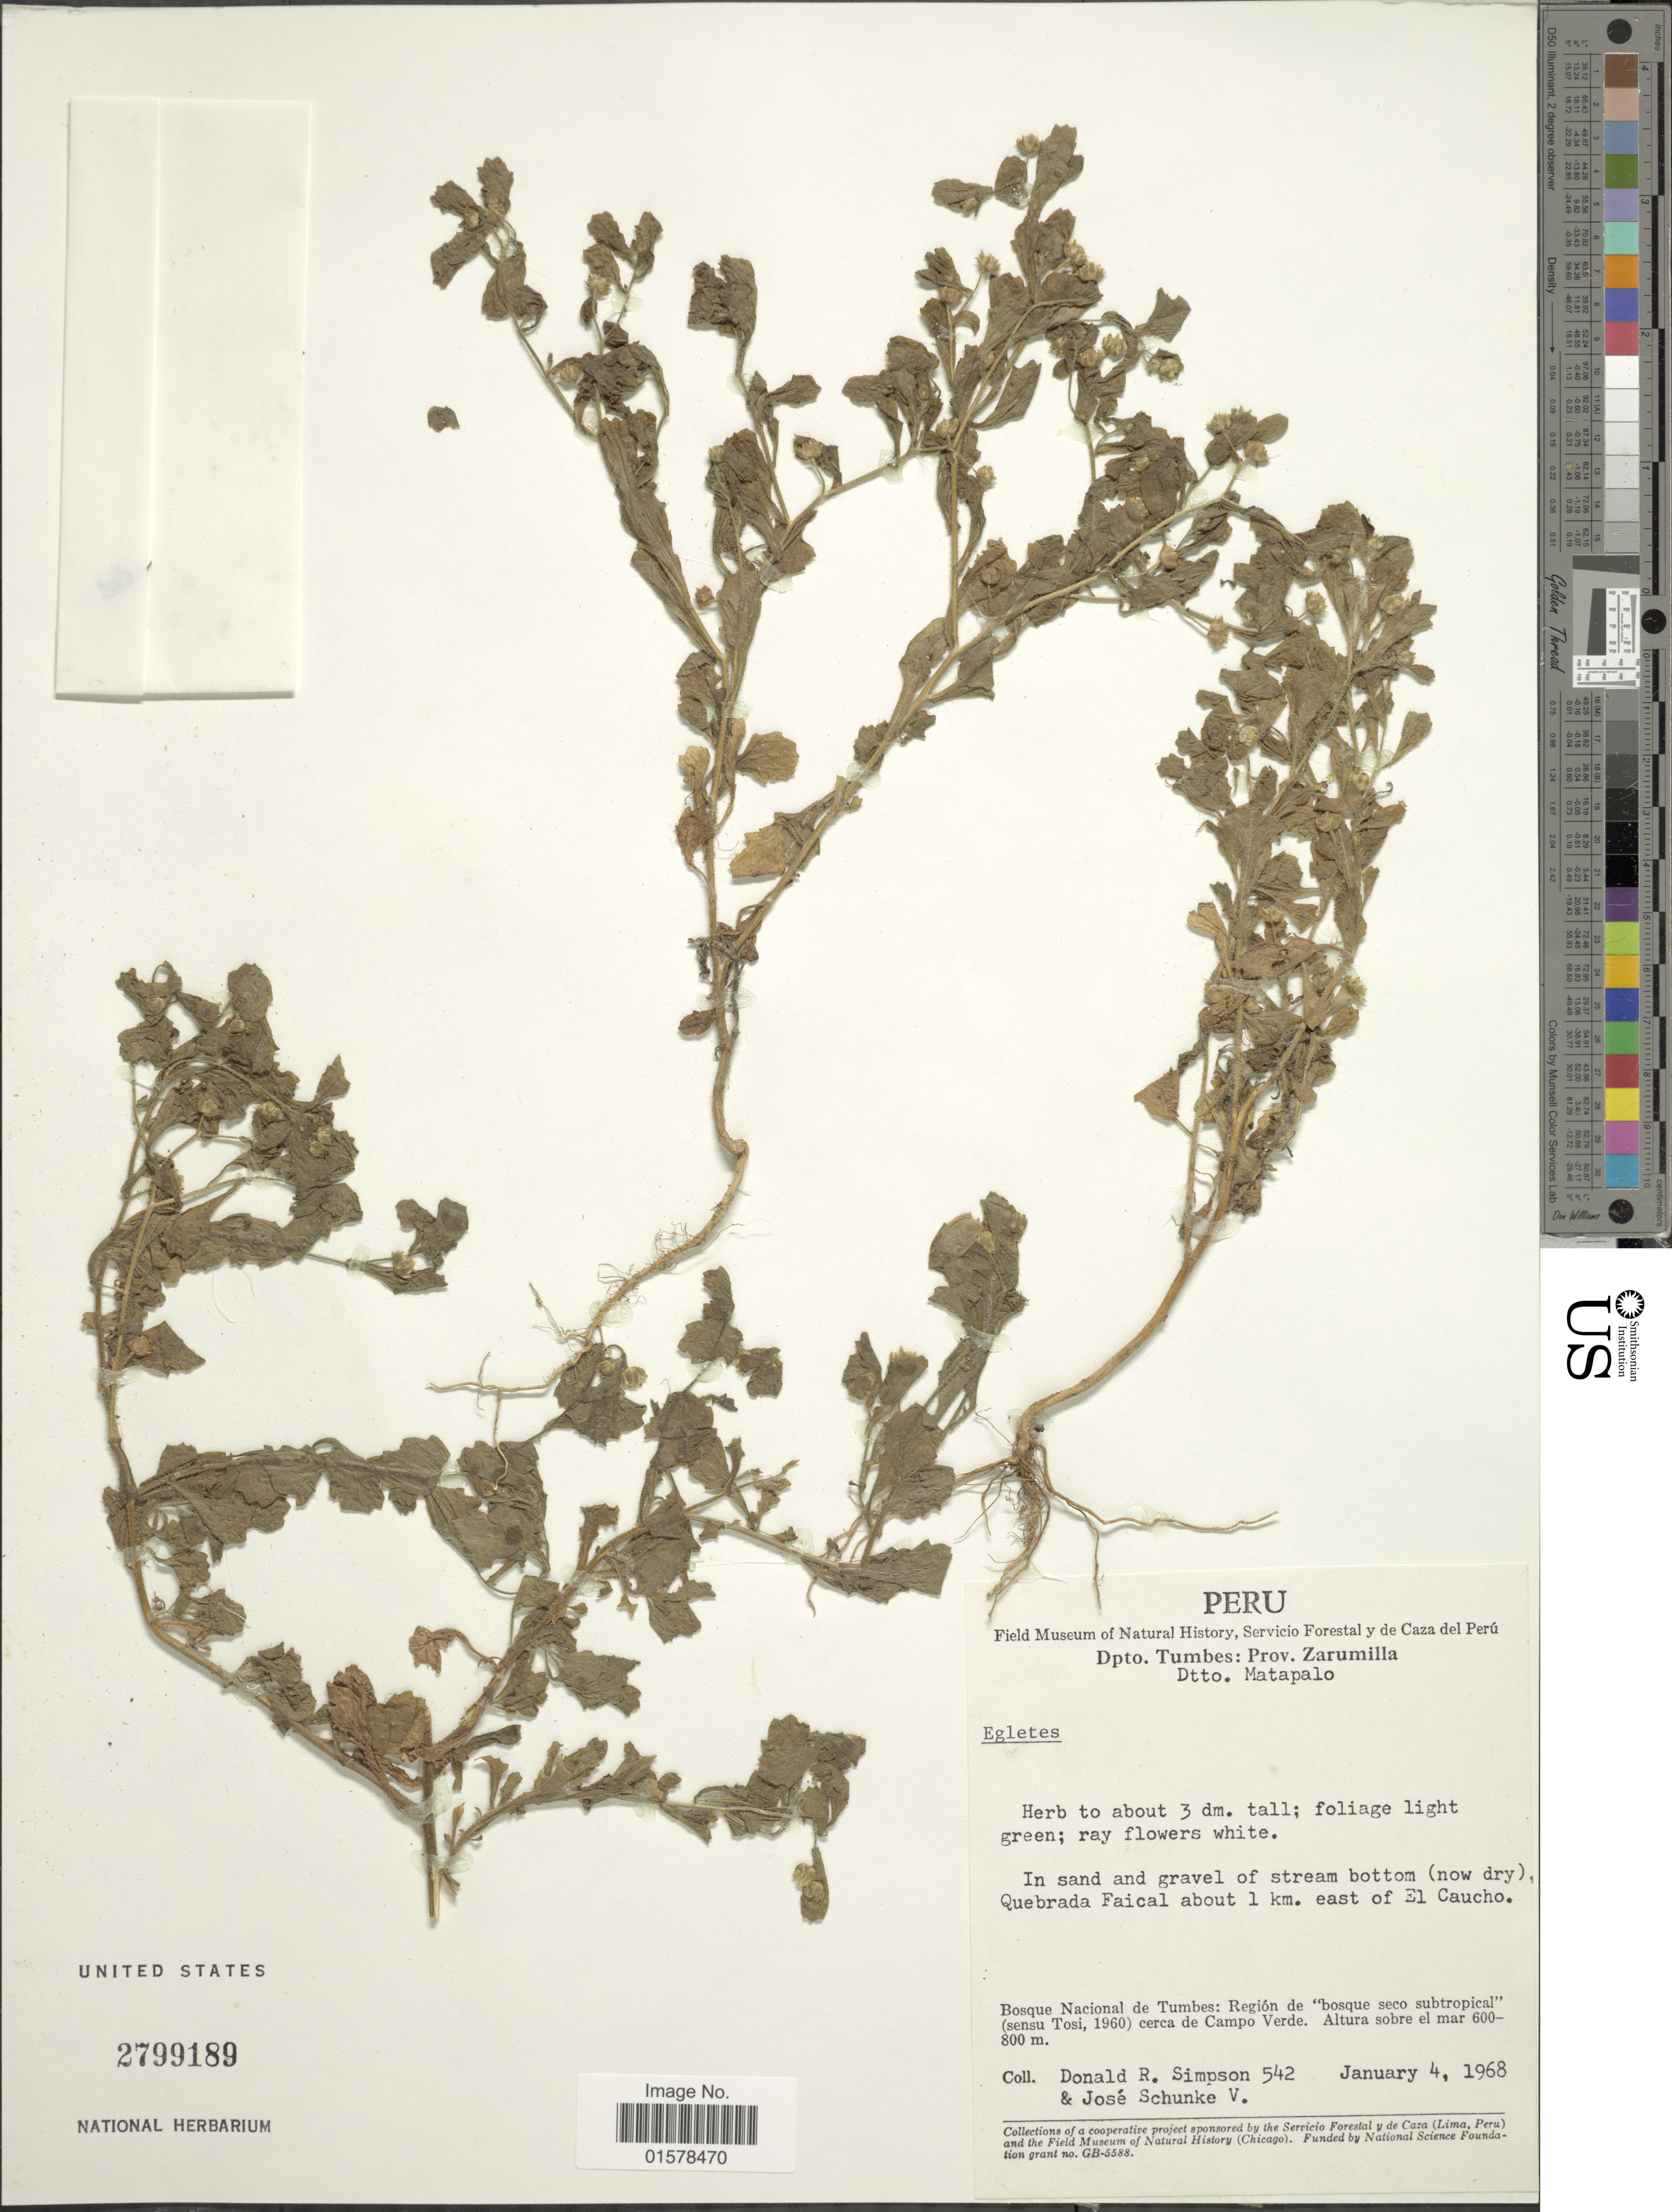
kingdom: Plantae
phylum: Tracheophyta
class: Magnoliopsida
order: Asterales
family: Asteraceae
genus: Egletes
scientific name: Egletes sp.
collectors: D. R. Simpson & J. Schunke Vigo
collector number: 542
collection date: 1968-01-04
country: Peru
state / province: Tumbes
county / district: Zarumilla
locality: Dpto. Tumbes: Prov. Zarumilla. Dtto. Matapalo. Bosque Nacional de Tumbes: Region de "bosque seco subtropical" (sensu Tosi, 1960) cerca de Campo Verde. in sand and gravel of stream bottom 9now dry) Quebrada Faical about 1 km. east of Caucho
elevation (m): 600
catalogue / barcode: US 2799189